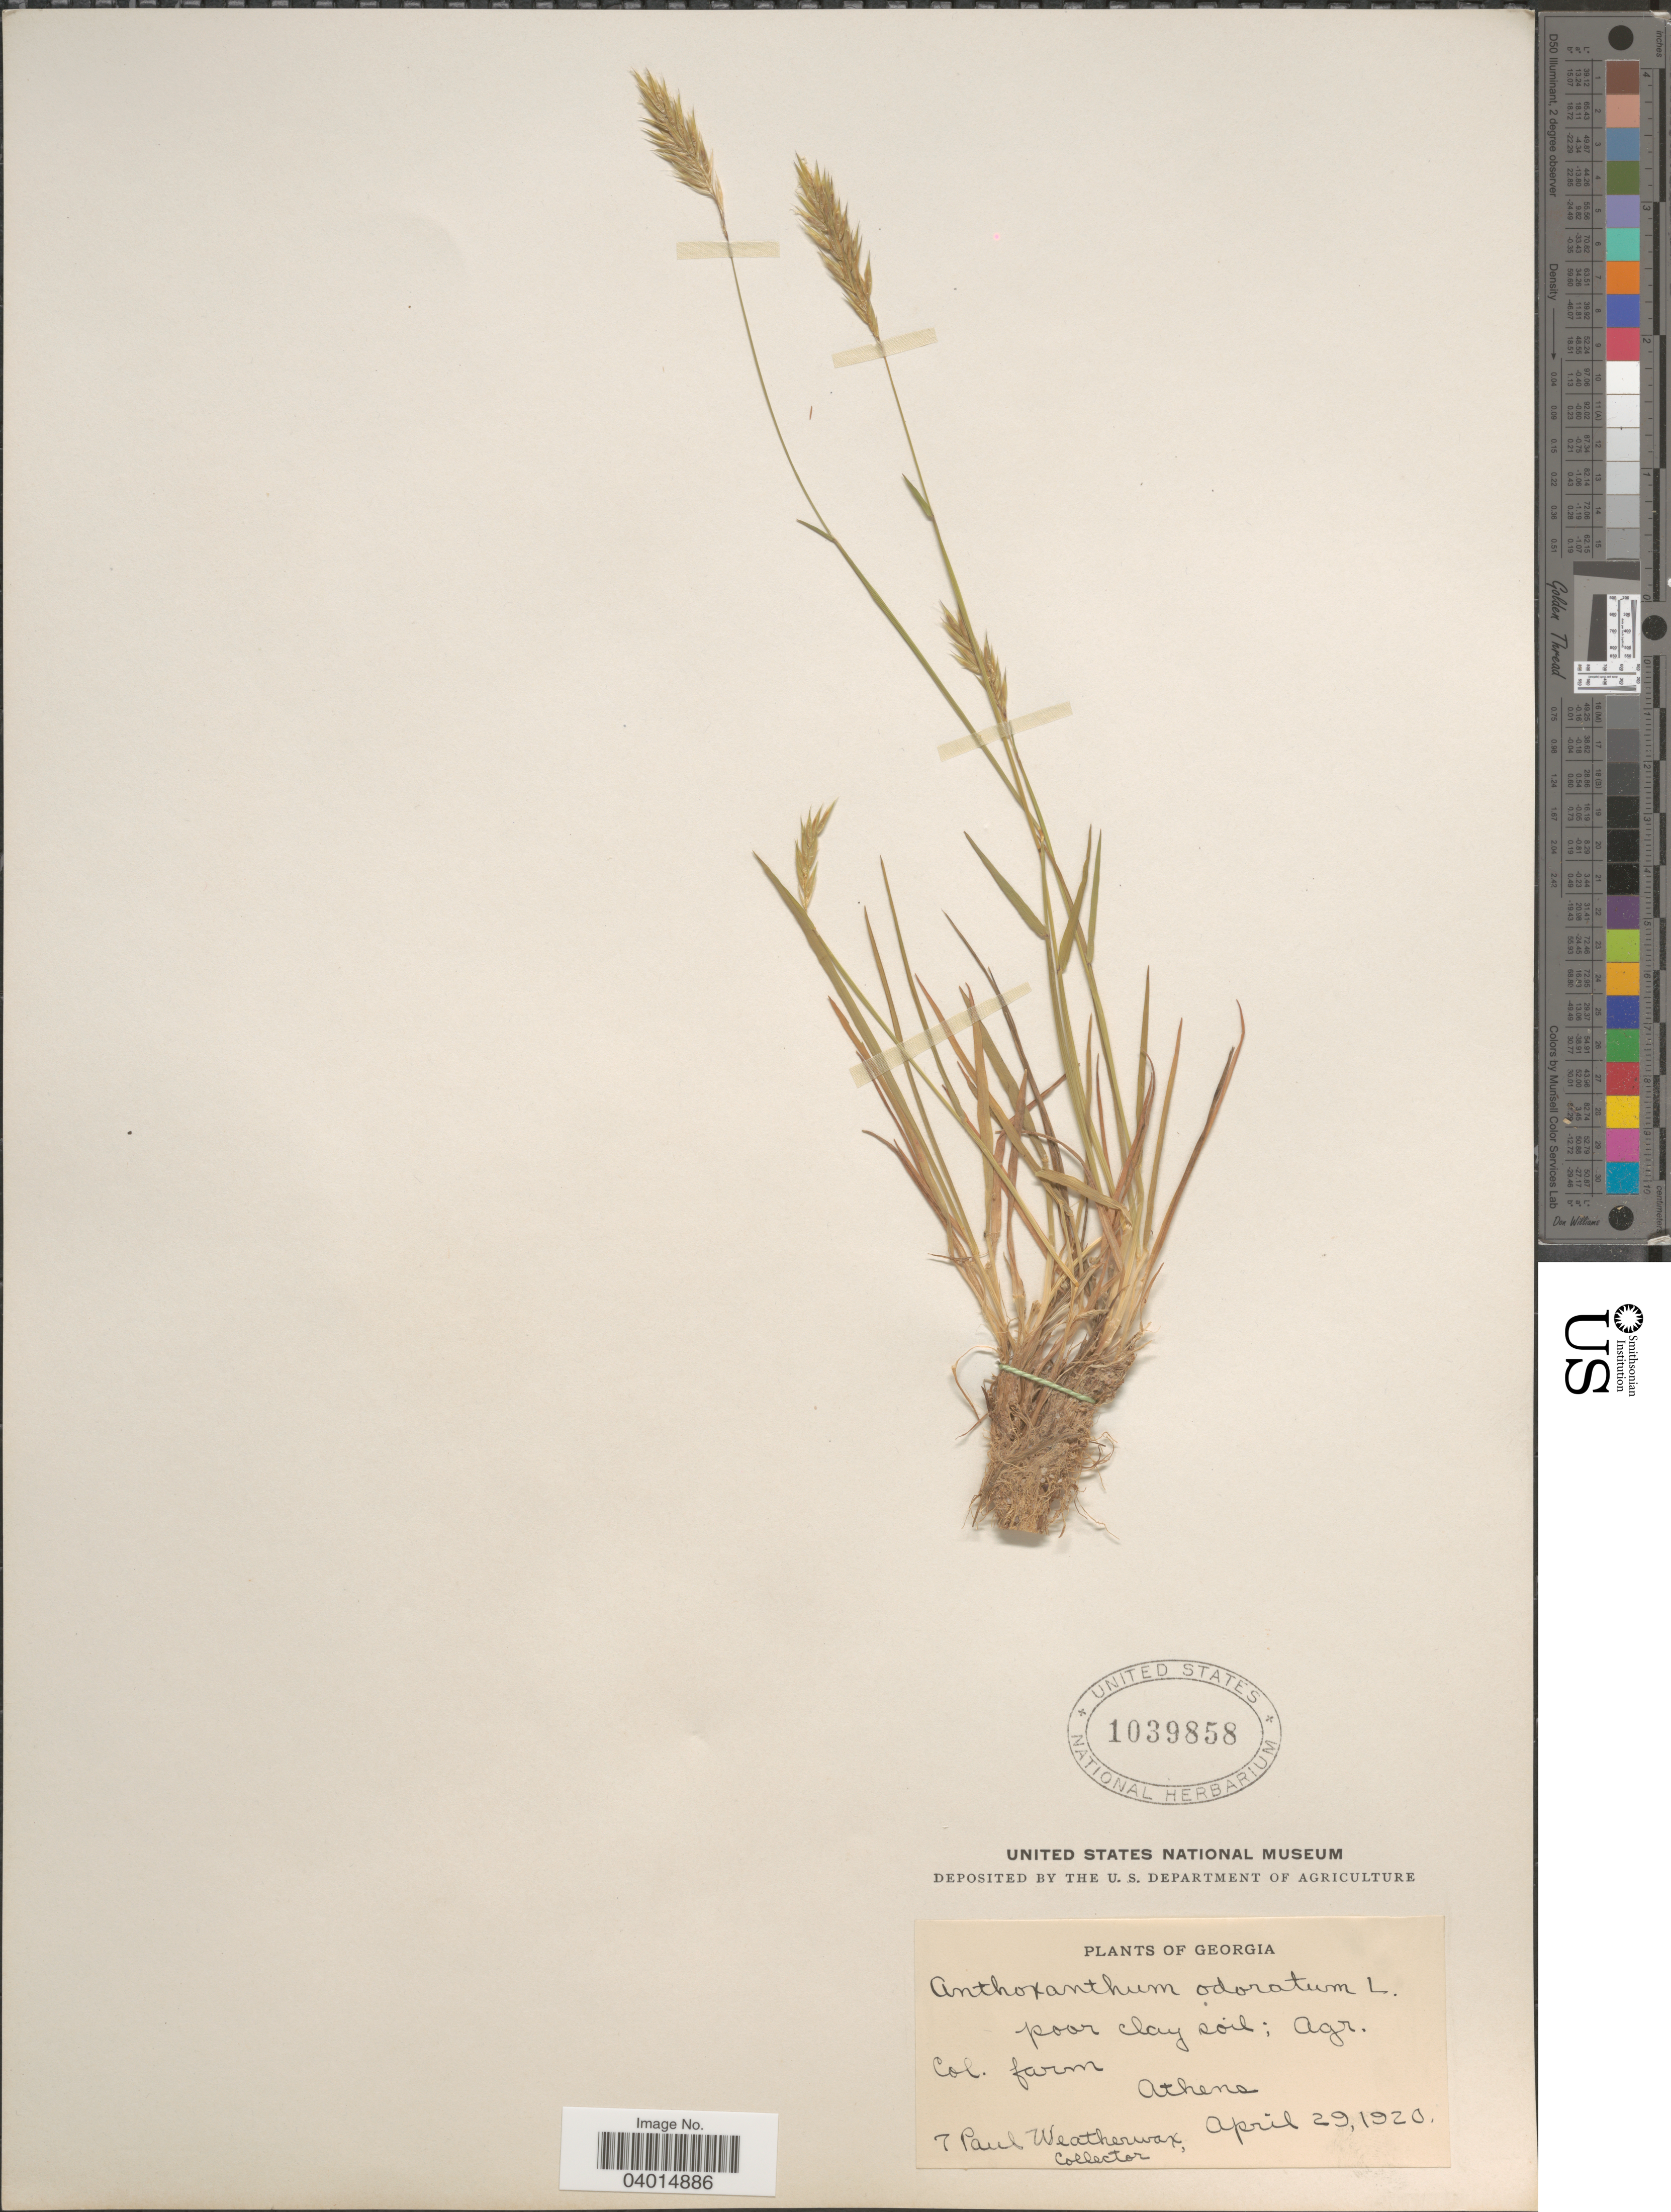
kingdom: Plantae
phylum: Tracheophyta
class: Liliopsida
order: Poales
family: Poaceae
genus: Anthoxanthum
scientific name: Anthoxanthum odoratum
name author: L.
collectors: P. Weatherwax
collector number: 7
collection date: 1920-04-29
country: United States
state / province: Georgia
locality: Agr. Col. farm. Athens.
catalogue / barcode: US 1039858